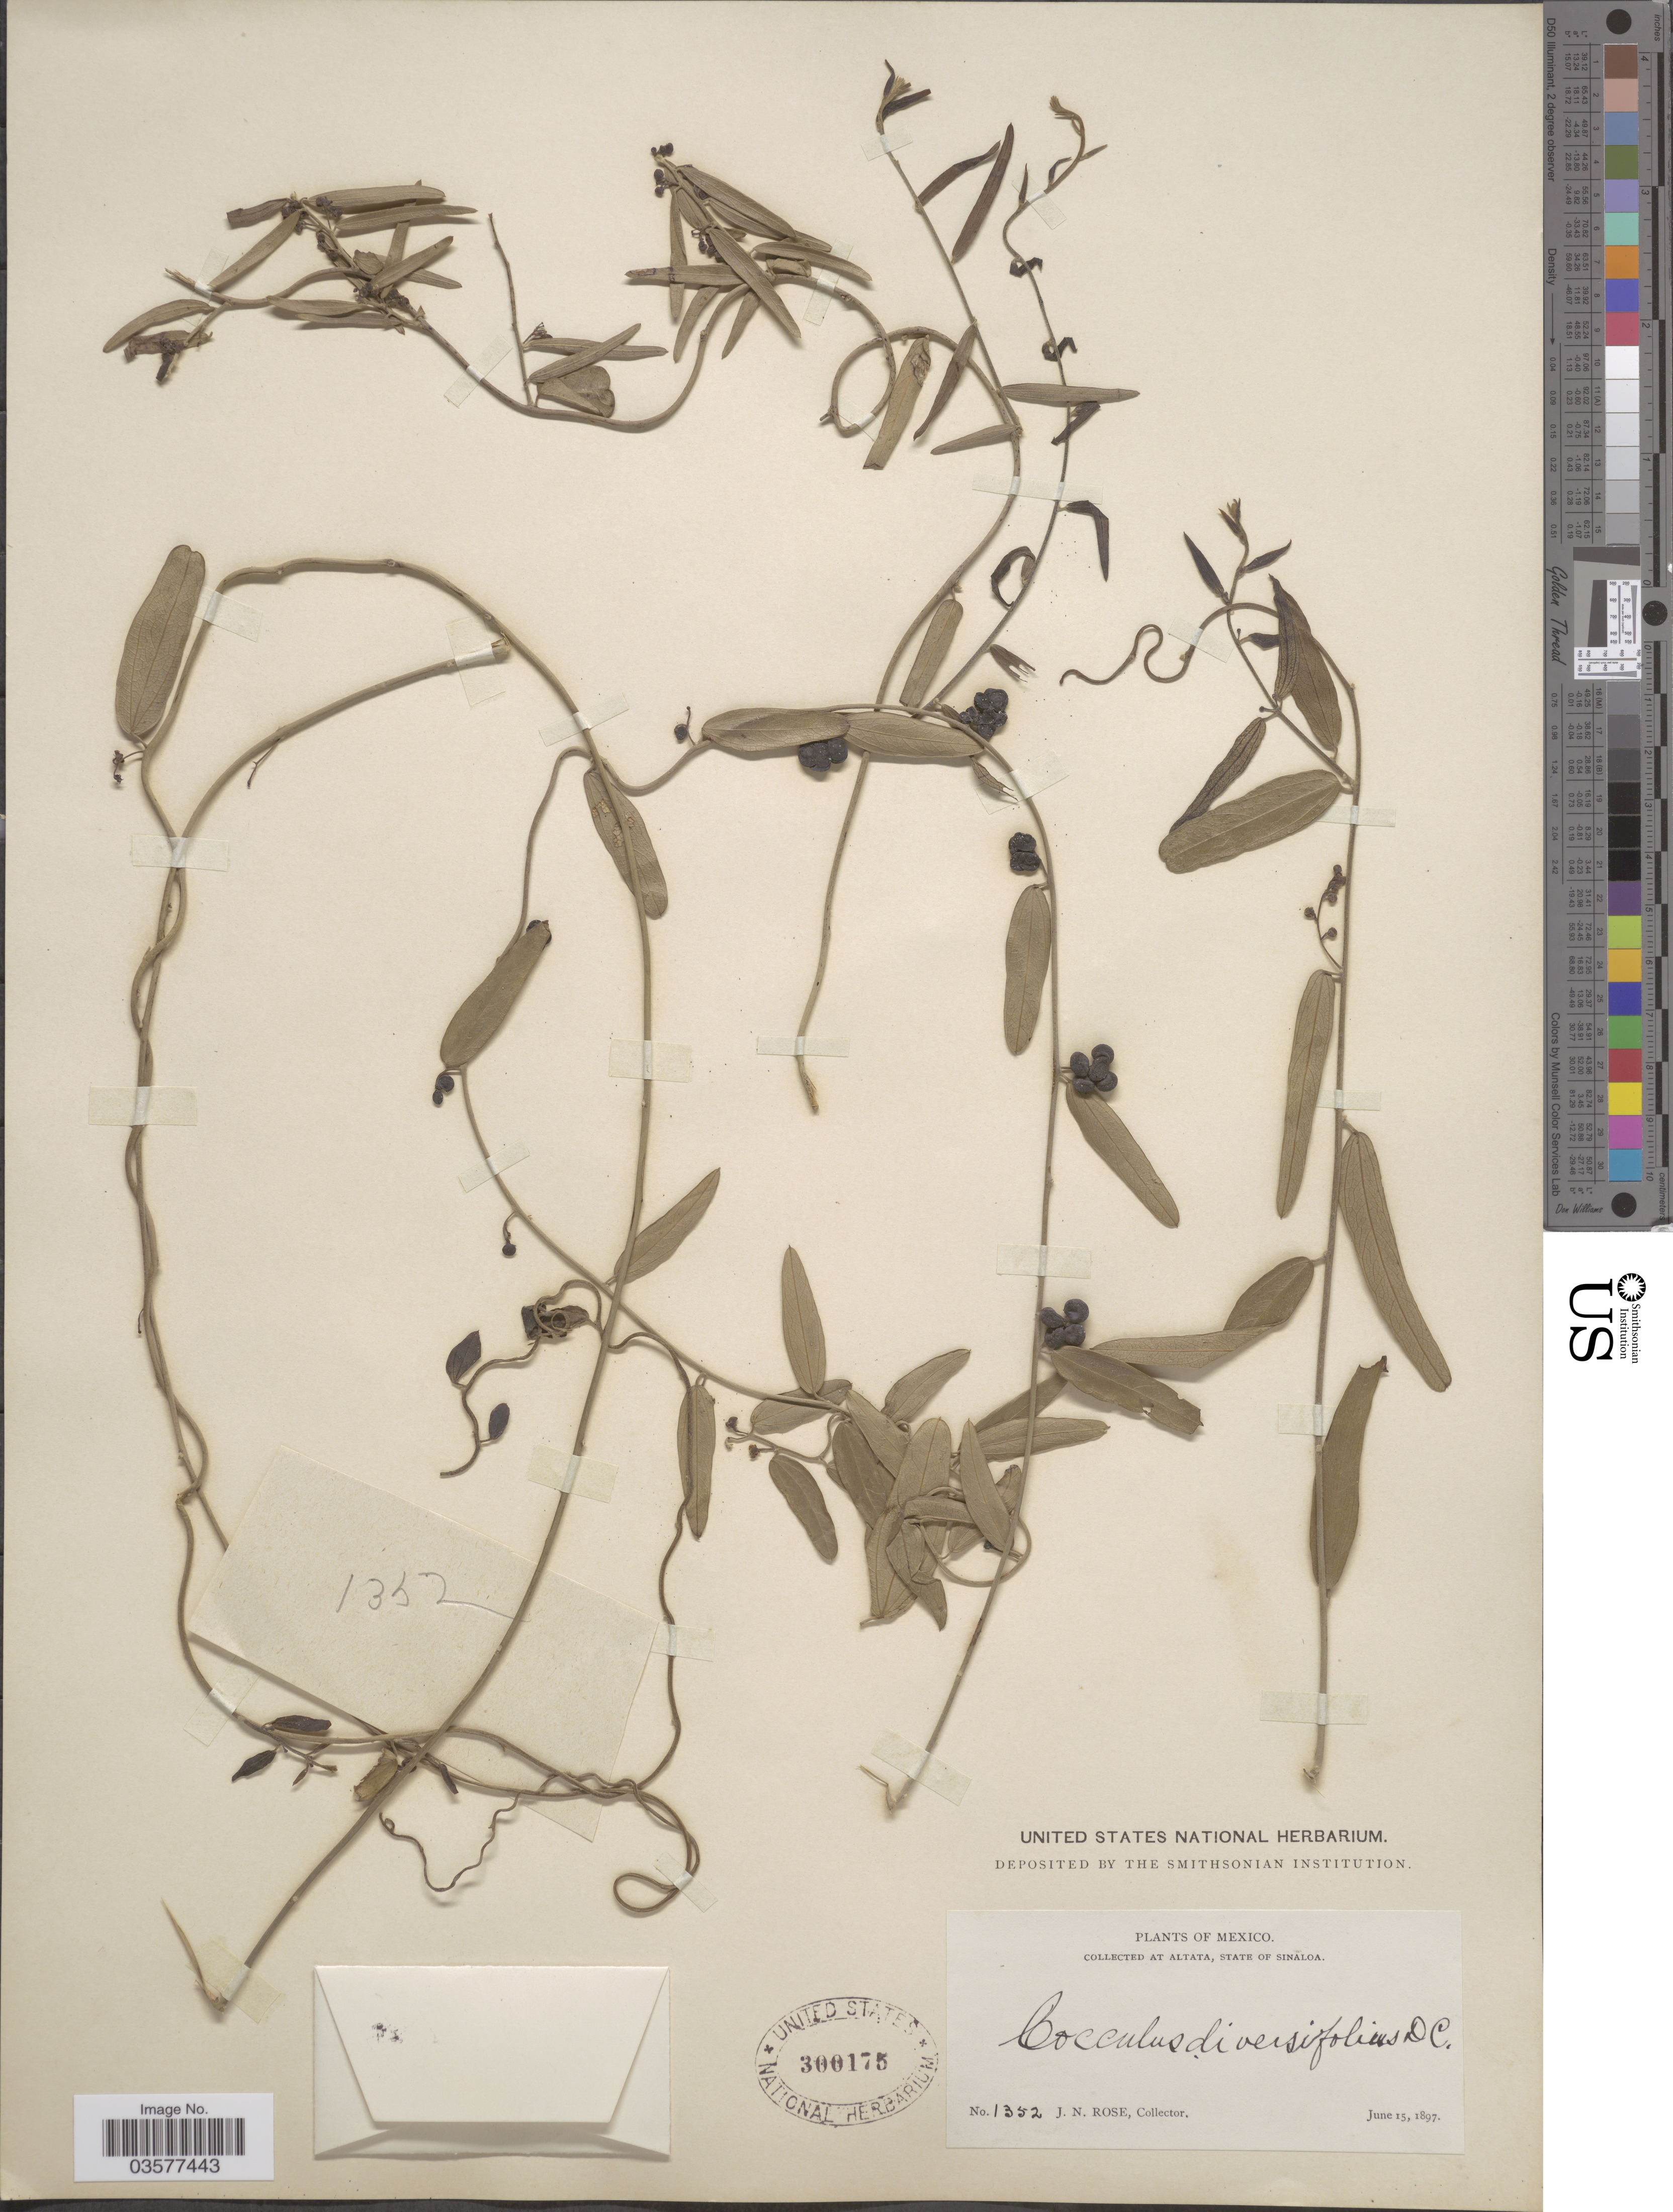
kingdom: Plantae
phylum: Tracheophyta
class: Magnoliopsida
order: Ranunculales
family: Menispermaceae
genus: Cocculus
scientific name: Cocculus diversifolius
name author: DC.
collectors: J. N. Rose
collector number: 1352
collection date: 1897-06-15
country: Mexico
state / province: Sinaloa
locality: Altata.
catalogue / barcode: US 300175